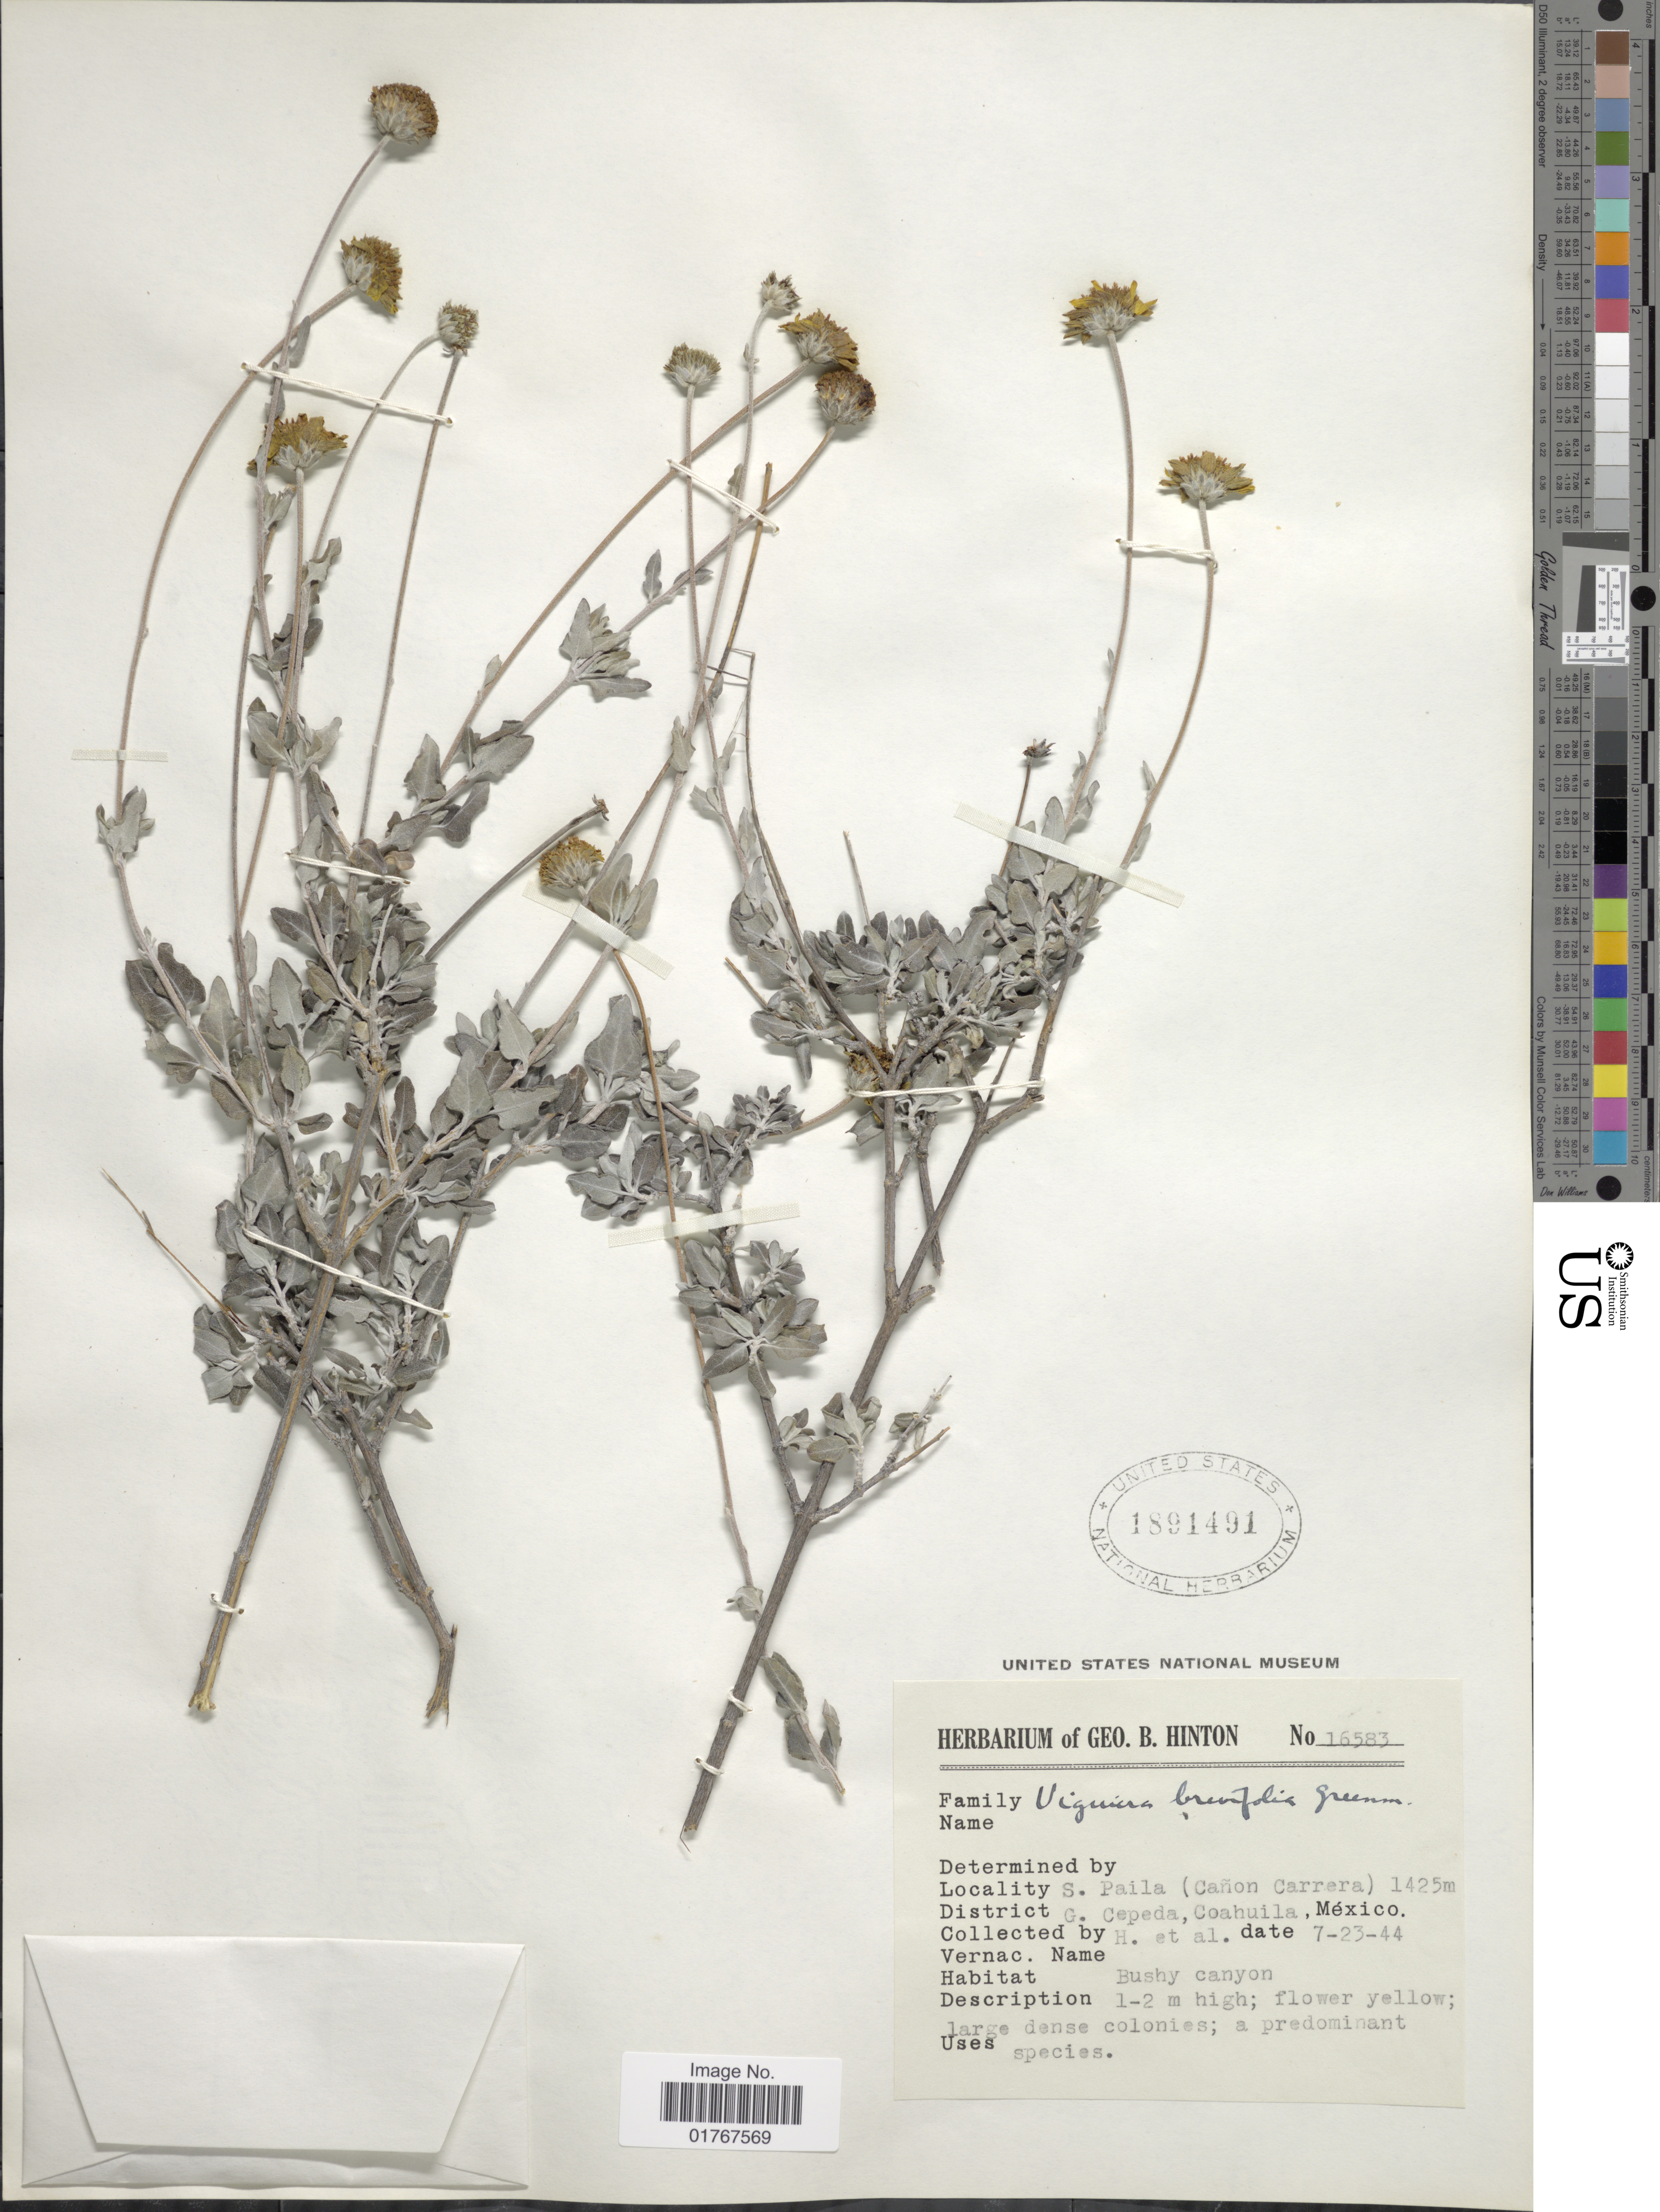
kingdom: Plantae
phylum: Tracheophyta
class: Magnoliopsida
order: Asterales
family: Asteraceae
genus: Viguiera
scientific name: Viguiera brevifolia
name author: Greenm.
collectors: G. B. Hinton & et al.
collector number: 16583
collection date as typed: Transcribed d/m/y: 23/7/44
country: Mexico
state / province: Coahuila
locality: S. Paila (Cañon Carrera), District G. Cepada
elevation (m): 1425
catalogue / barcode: US 1891491